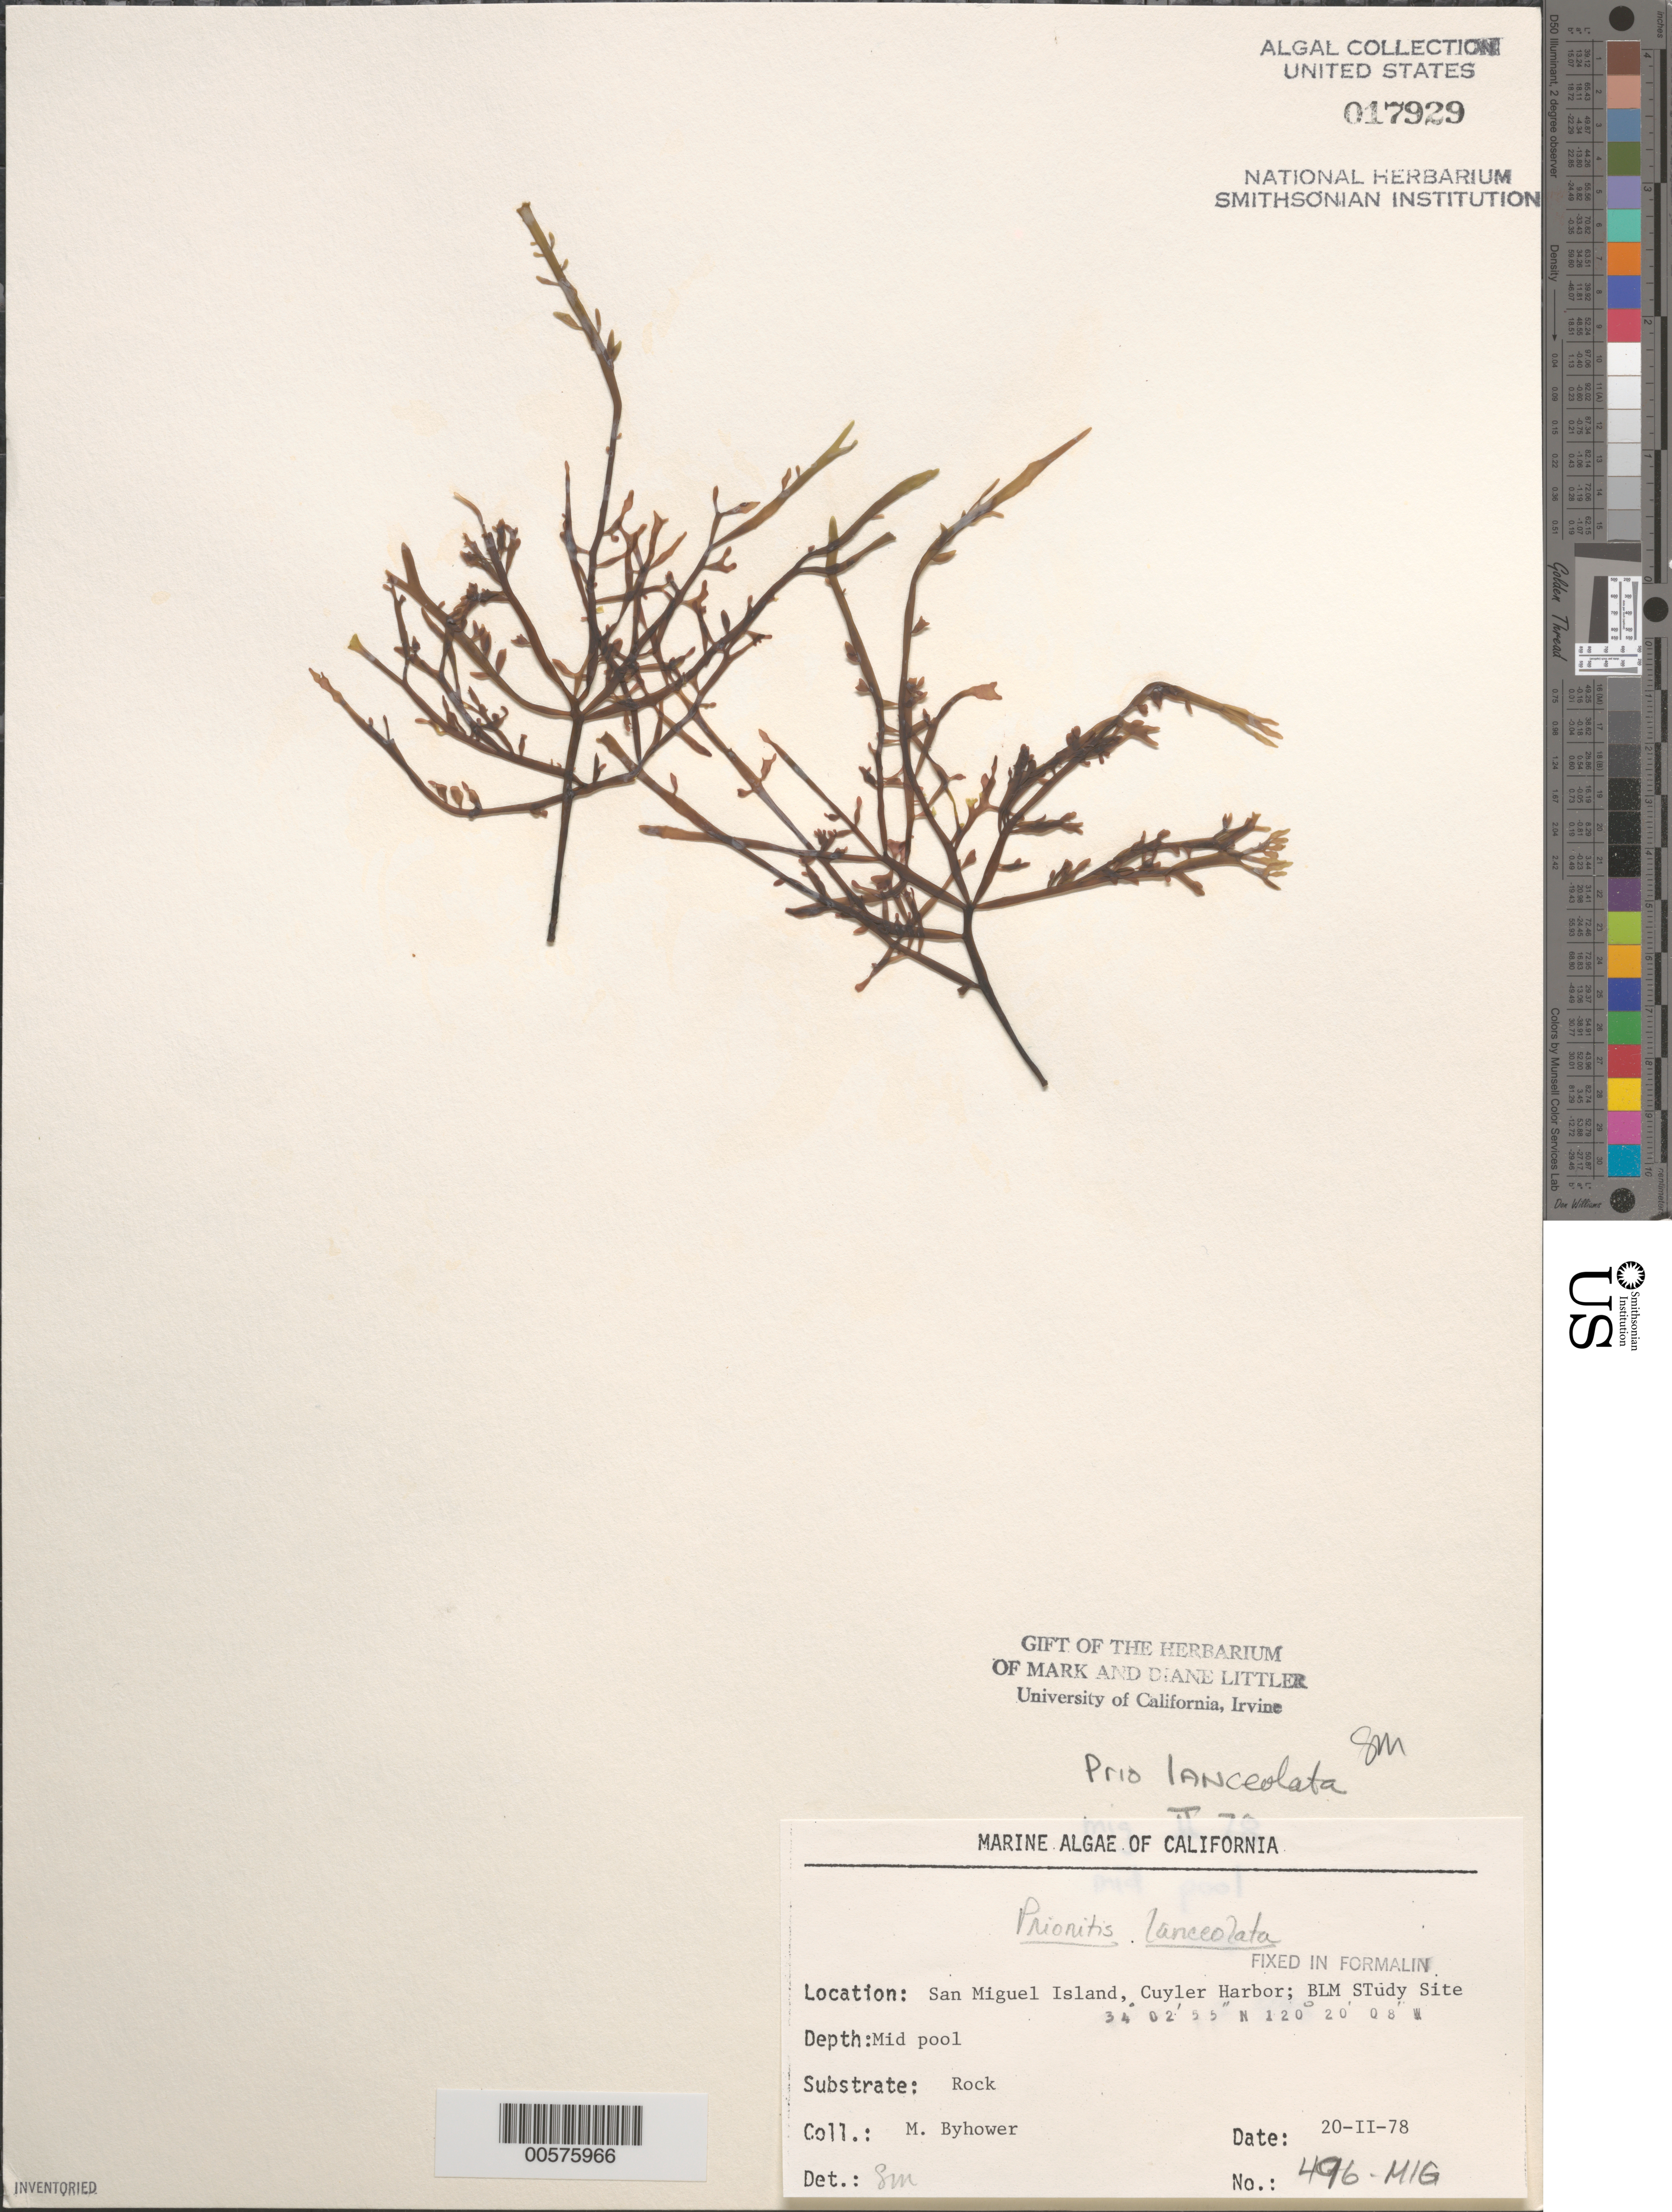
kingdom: Plantae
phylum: Rhodophyta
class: Florideophyceae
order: Cryptonemiales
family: Cryptonemiaceae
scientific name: Prionitis lanceolata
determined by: Murray, S. N.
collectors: M. Byhower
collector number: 496-mig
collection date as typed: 20 Feb 1978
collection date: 1978-02-20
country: United States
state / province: California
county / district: Santa Barbara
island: San Miguel Island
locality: Cuyler Harbor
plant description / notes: BLM-SOCALBIGHT Rocky Intertidal Survey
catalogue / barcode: US 17929